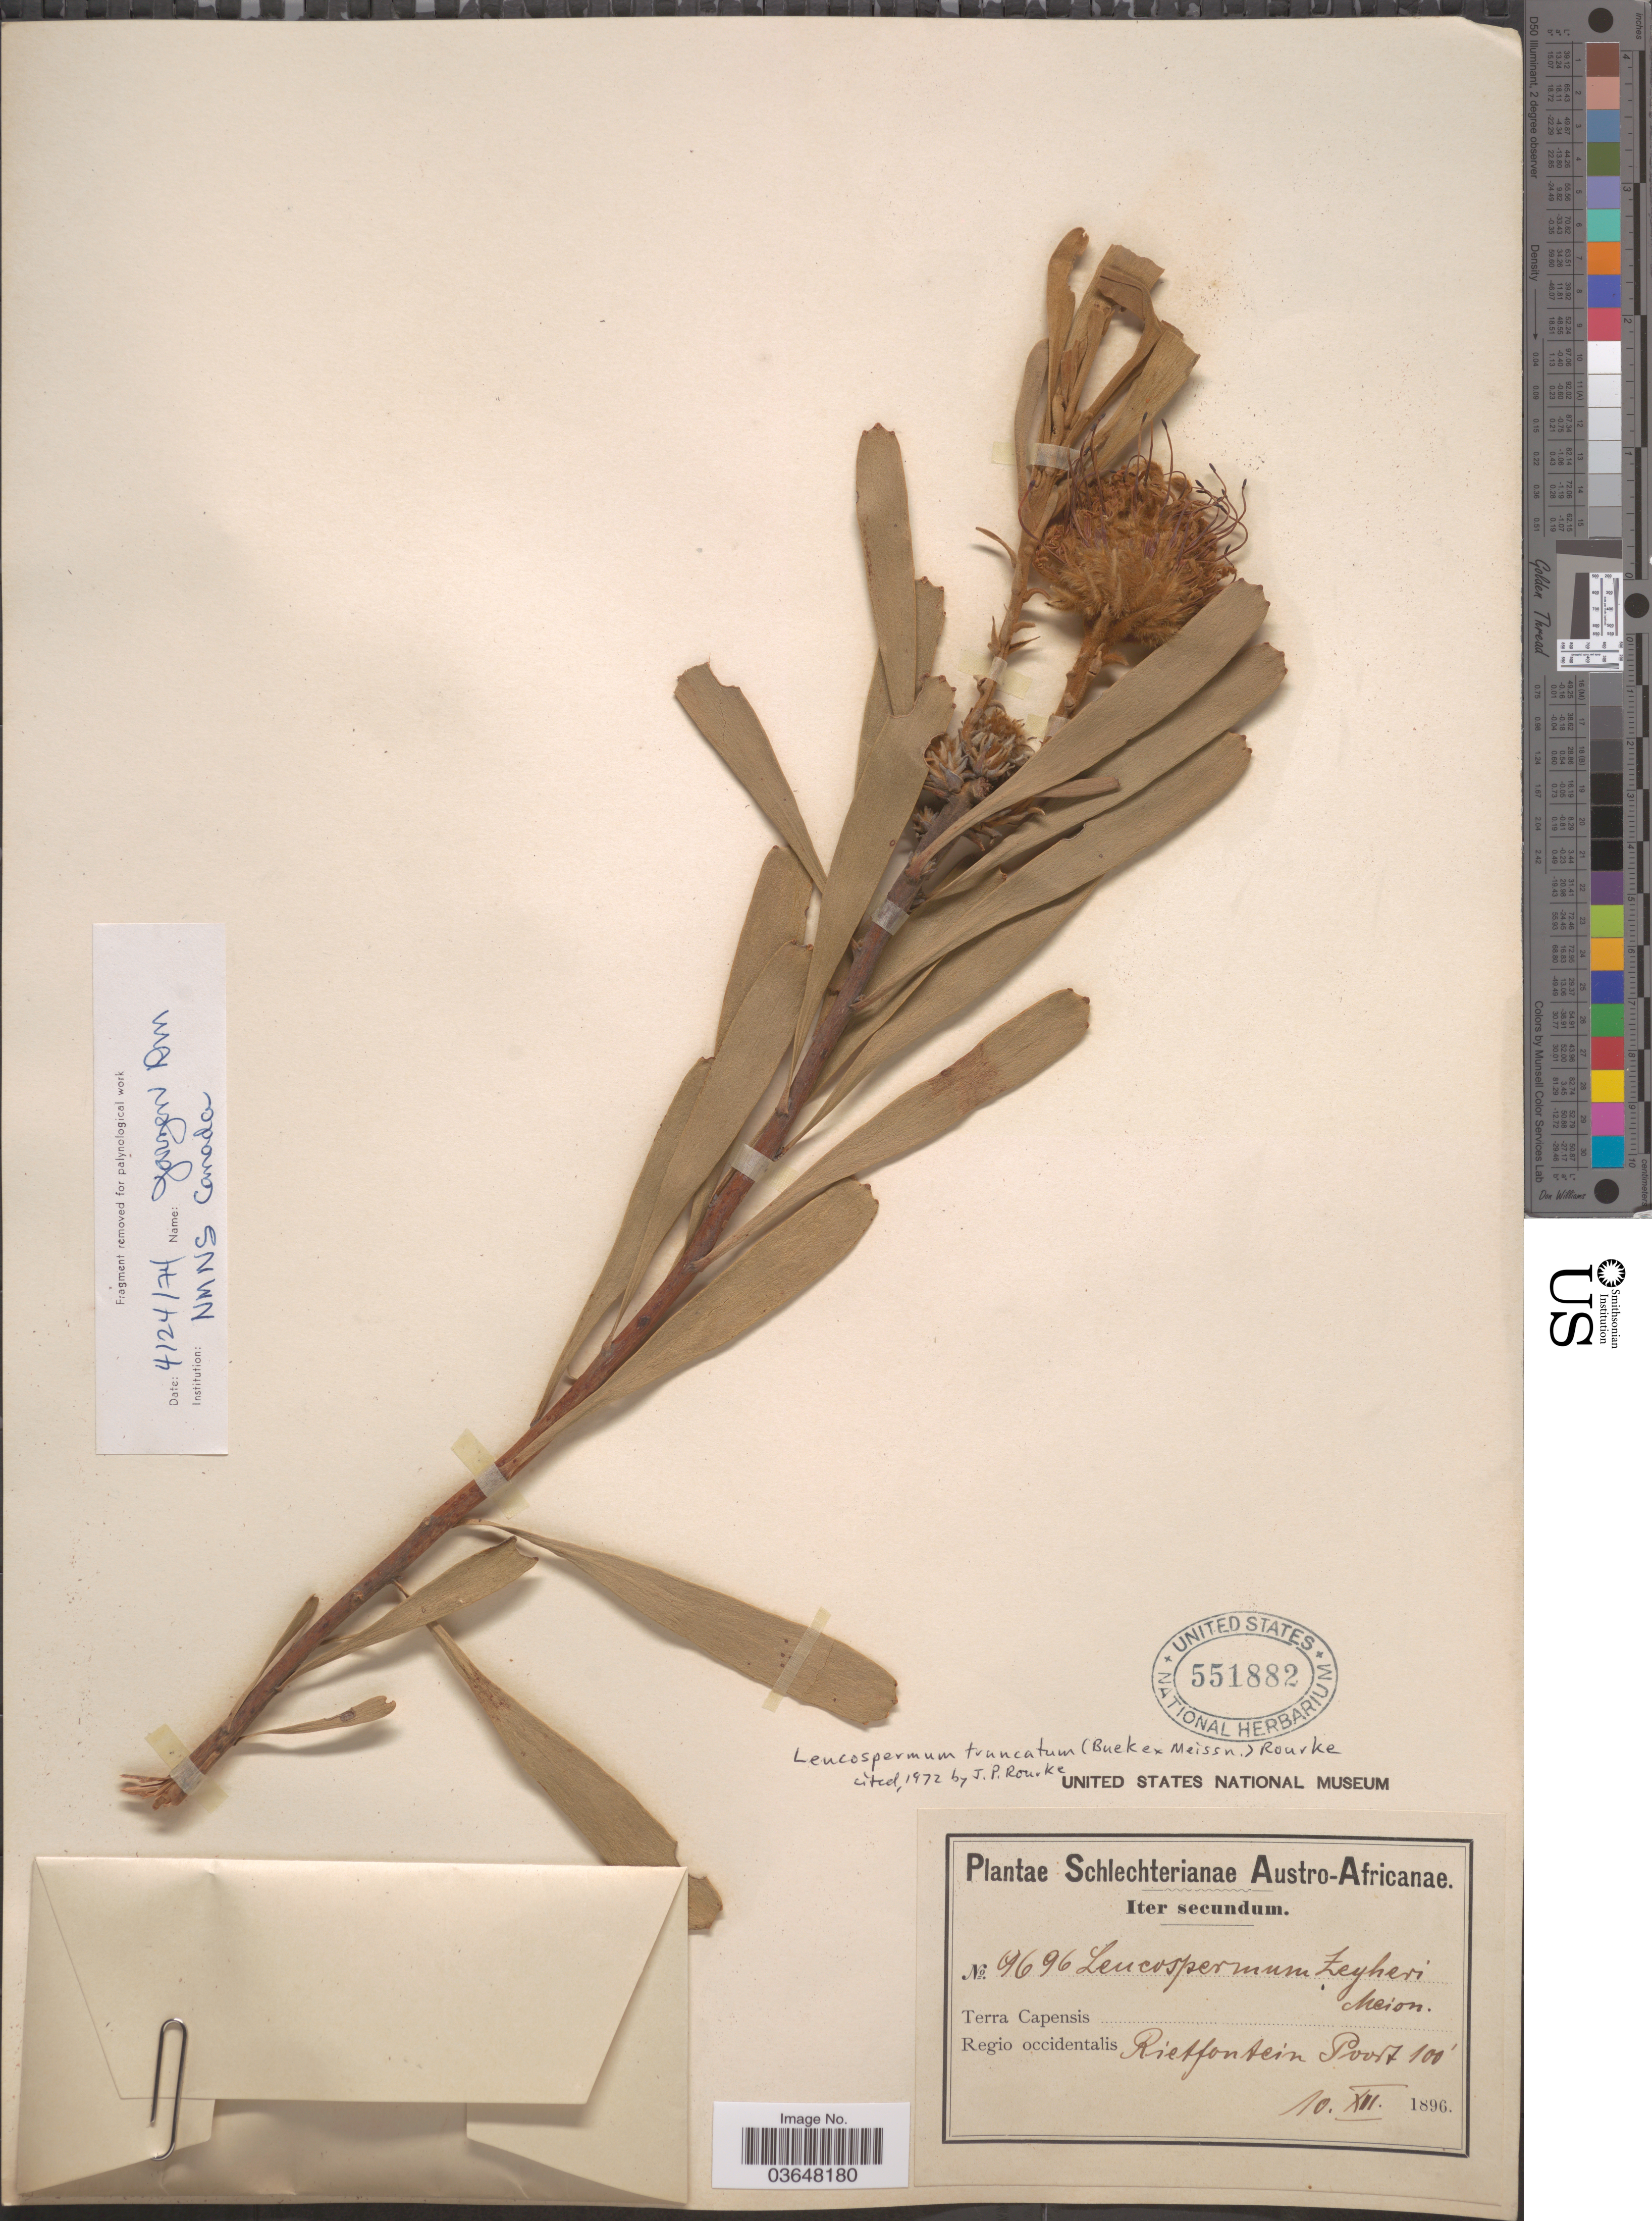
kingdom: Plantae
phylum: Tracheophyta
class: Magnoliopsida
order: Proteales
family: Proteaceae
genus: Leucospermum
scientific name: Leucospermum truncatum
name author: Rourke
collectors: Schlechter, --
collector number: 9696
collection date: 1896-12-10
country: South Africa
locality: Austro-Africanae. Terra Capensis. Regio occidentalis Rietfontein Poort.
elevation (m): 30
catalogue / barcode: US 551882